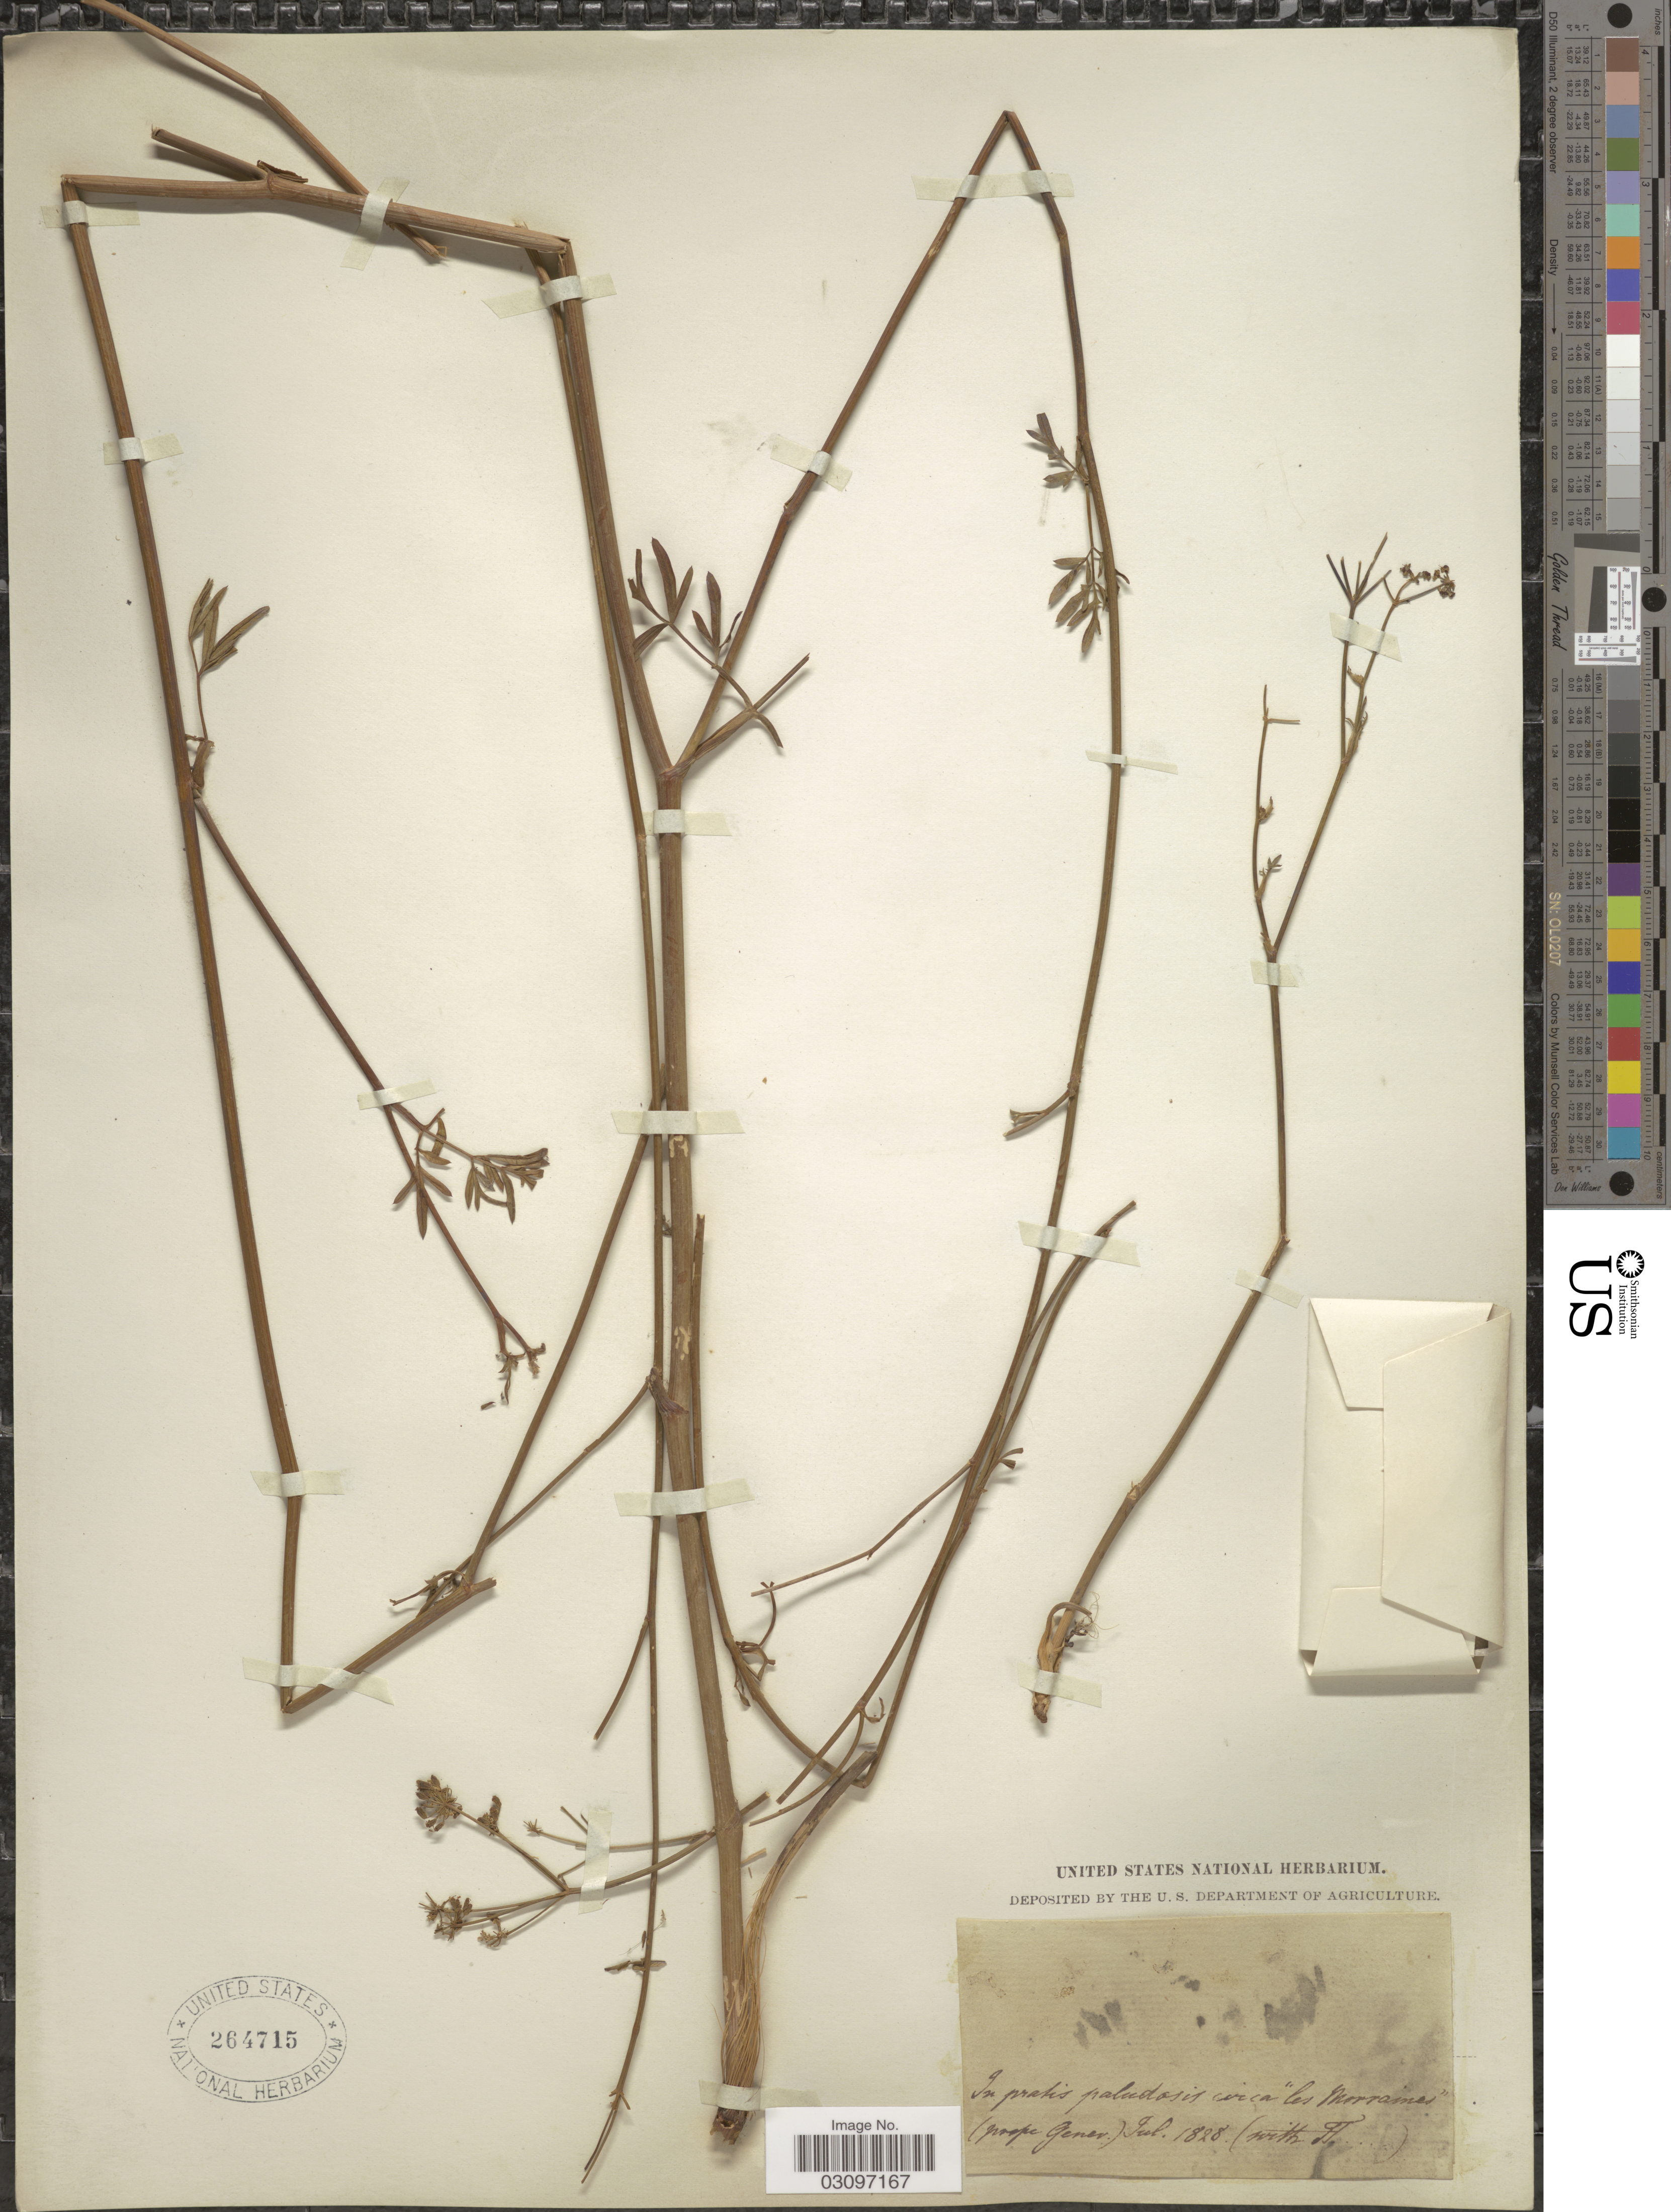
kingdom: Plantae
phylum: Tracheophyta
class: Magnoliopsida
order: Apiales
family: Apiaceae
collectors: ex herb. United States National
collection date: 1828-07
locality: In pratis paludosis circa "les Morraine" (prope Genev.).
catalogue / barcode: US 264715